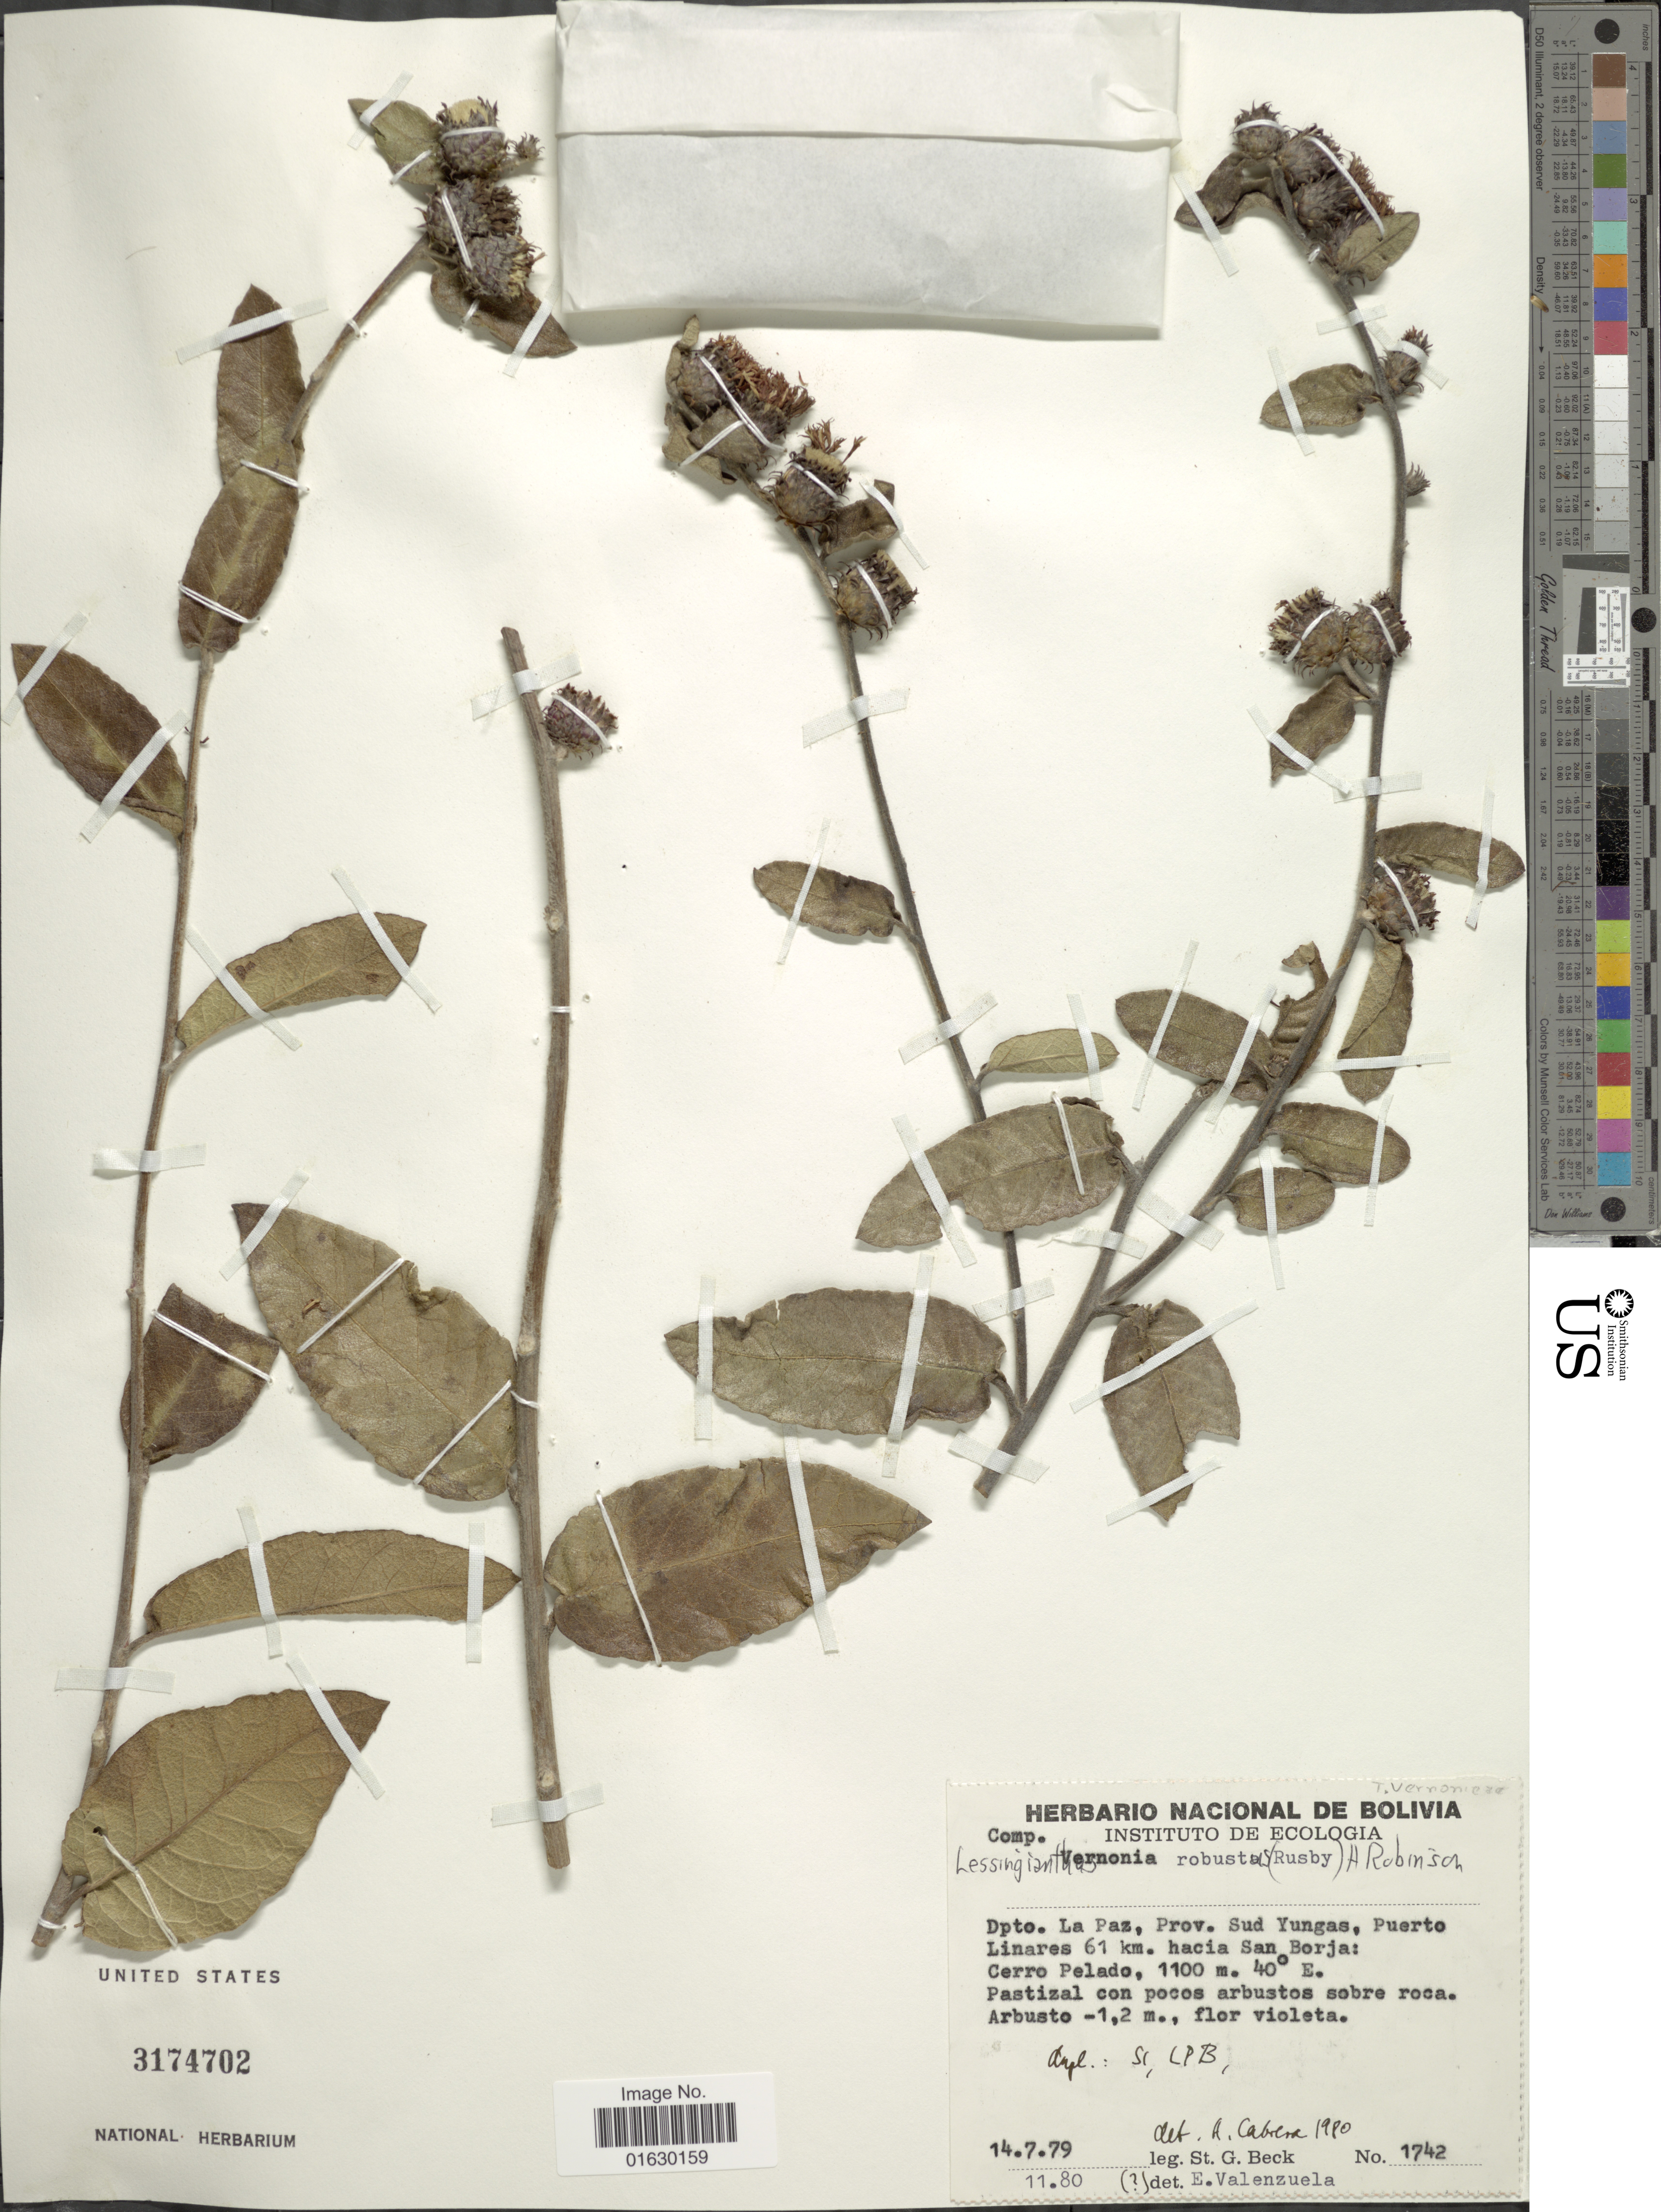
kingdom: Plantae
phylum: Tracheophyta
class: Magnoliopsida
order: Asterales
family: Asteraceae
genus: Lessingianthus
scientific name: Lessingianthus robustus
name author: (Rusby) H. Rob.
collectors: S. G. Beck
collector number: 1742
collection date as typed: Transcribed d/m/y: 14/7/79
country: Bolivia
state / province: La Paz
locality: Dpto. La Paz, Prov. Sud Yungas, Puerto Linares 61 km hacia San Borja, Cerro Pelado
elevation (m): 1100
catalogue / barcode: US 3174702